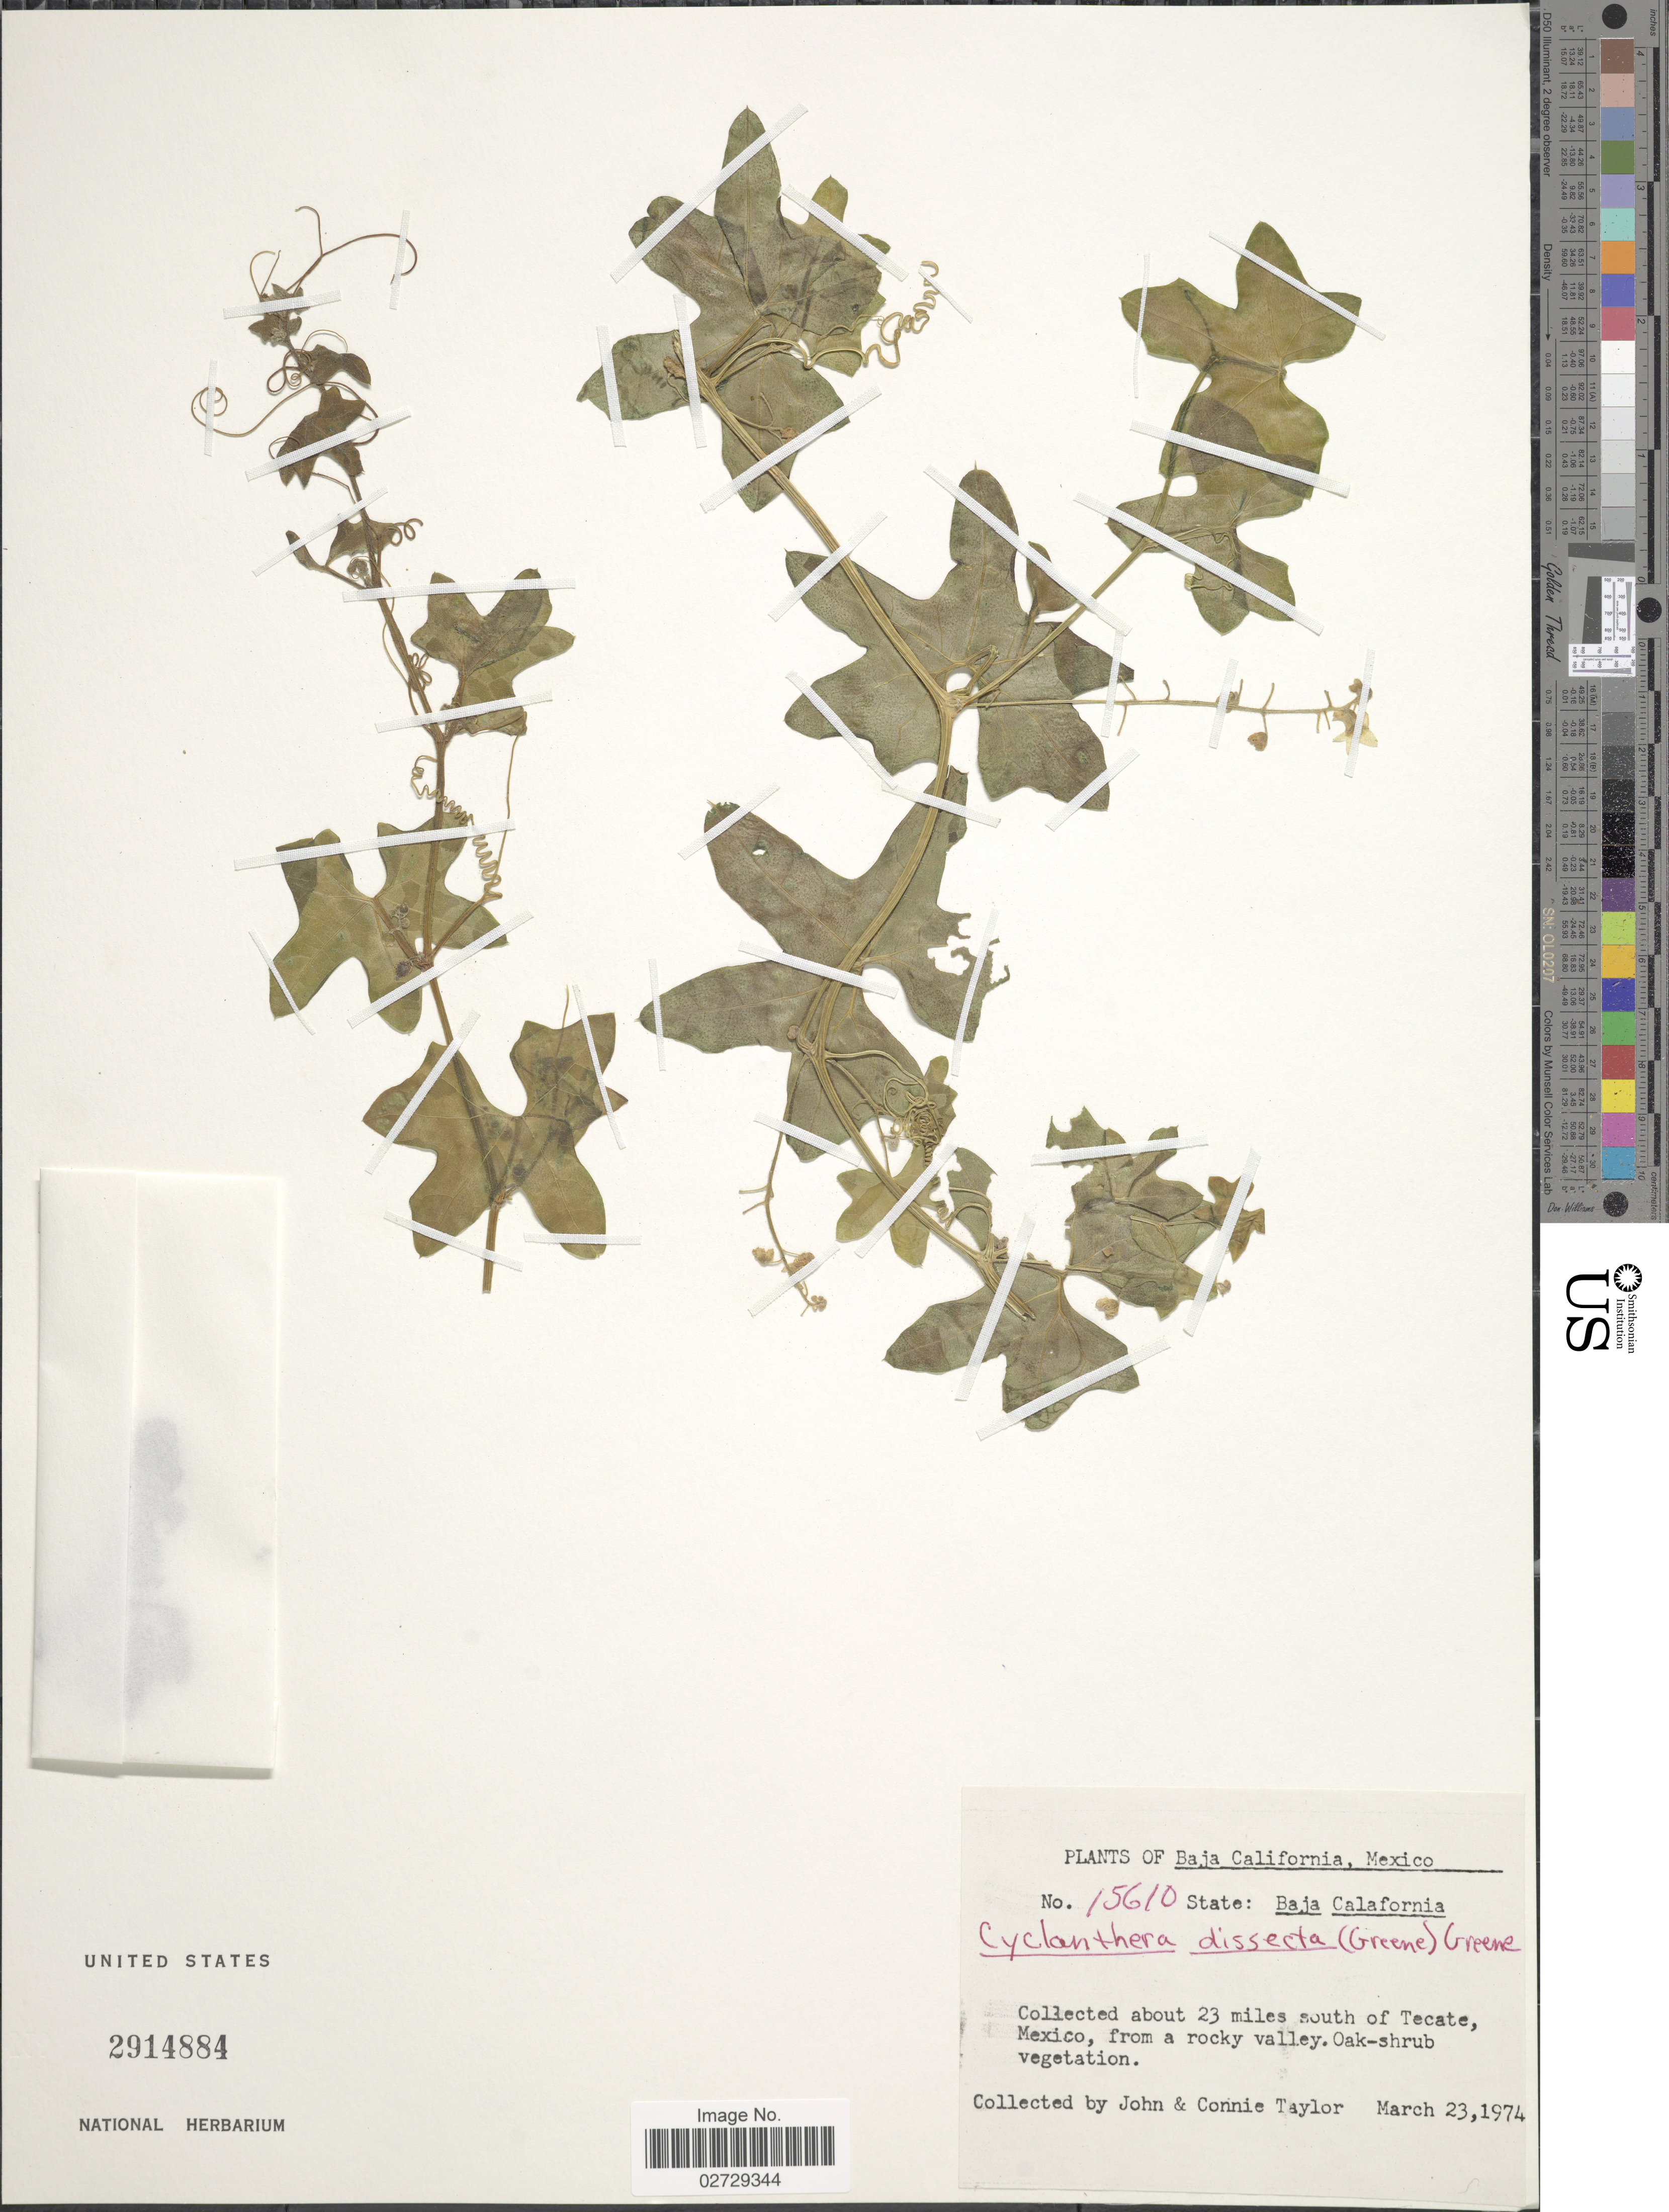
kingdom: Plantae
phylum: Tracheophyta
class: Magnoliopsida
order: Cucurbitales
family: Cucurbitaceae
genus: Cyclanthera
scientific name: Cyclanthera dissecta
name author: (Torr. & A. Gray) Arn.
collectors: J. Taylor & C. Taylor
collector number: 15610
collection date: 1974-03-23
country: Mexico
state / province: Baja California Norte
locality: About 23 miles south of Tecate, Mexico, from a rocky valley.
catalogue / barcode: US 2914884